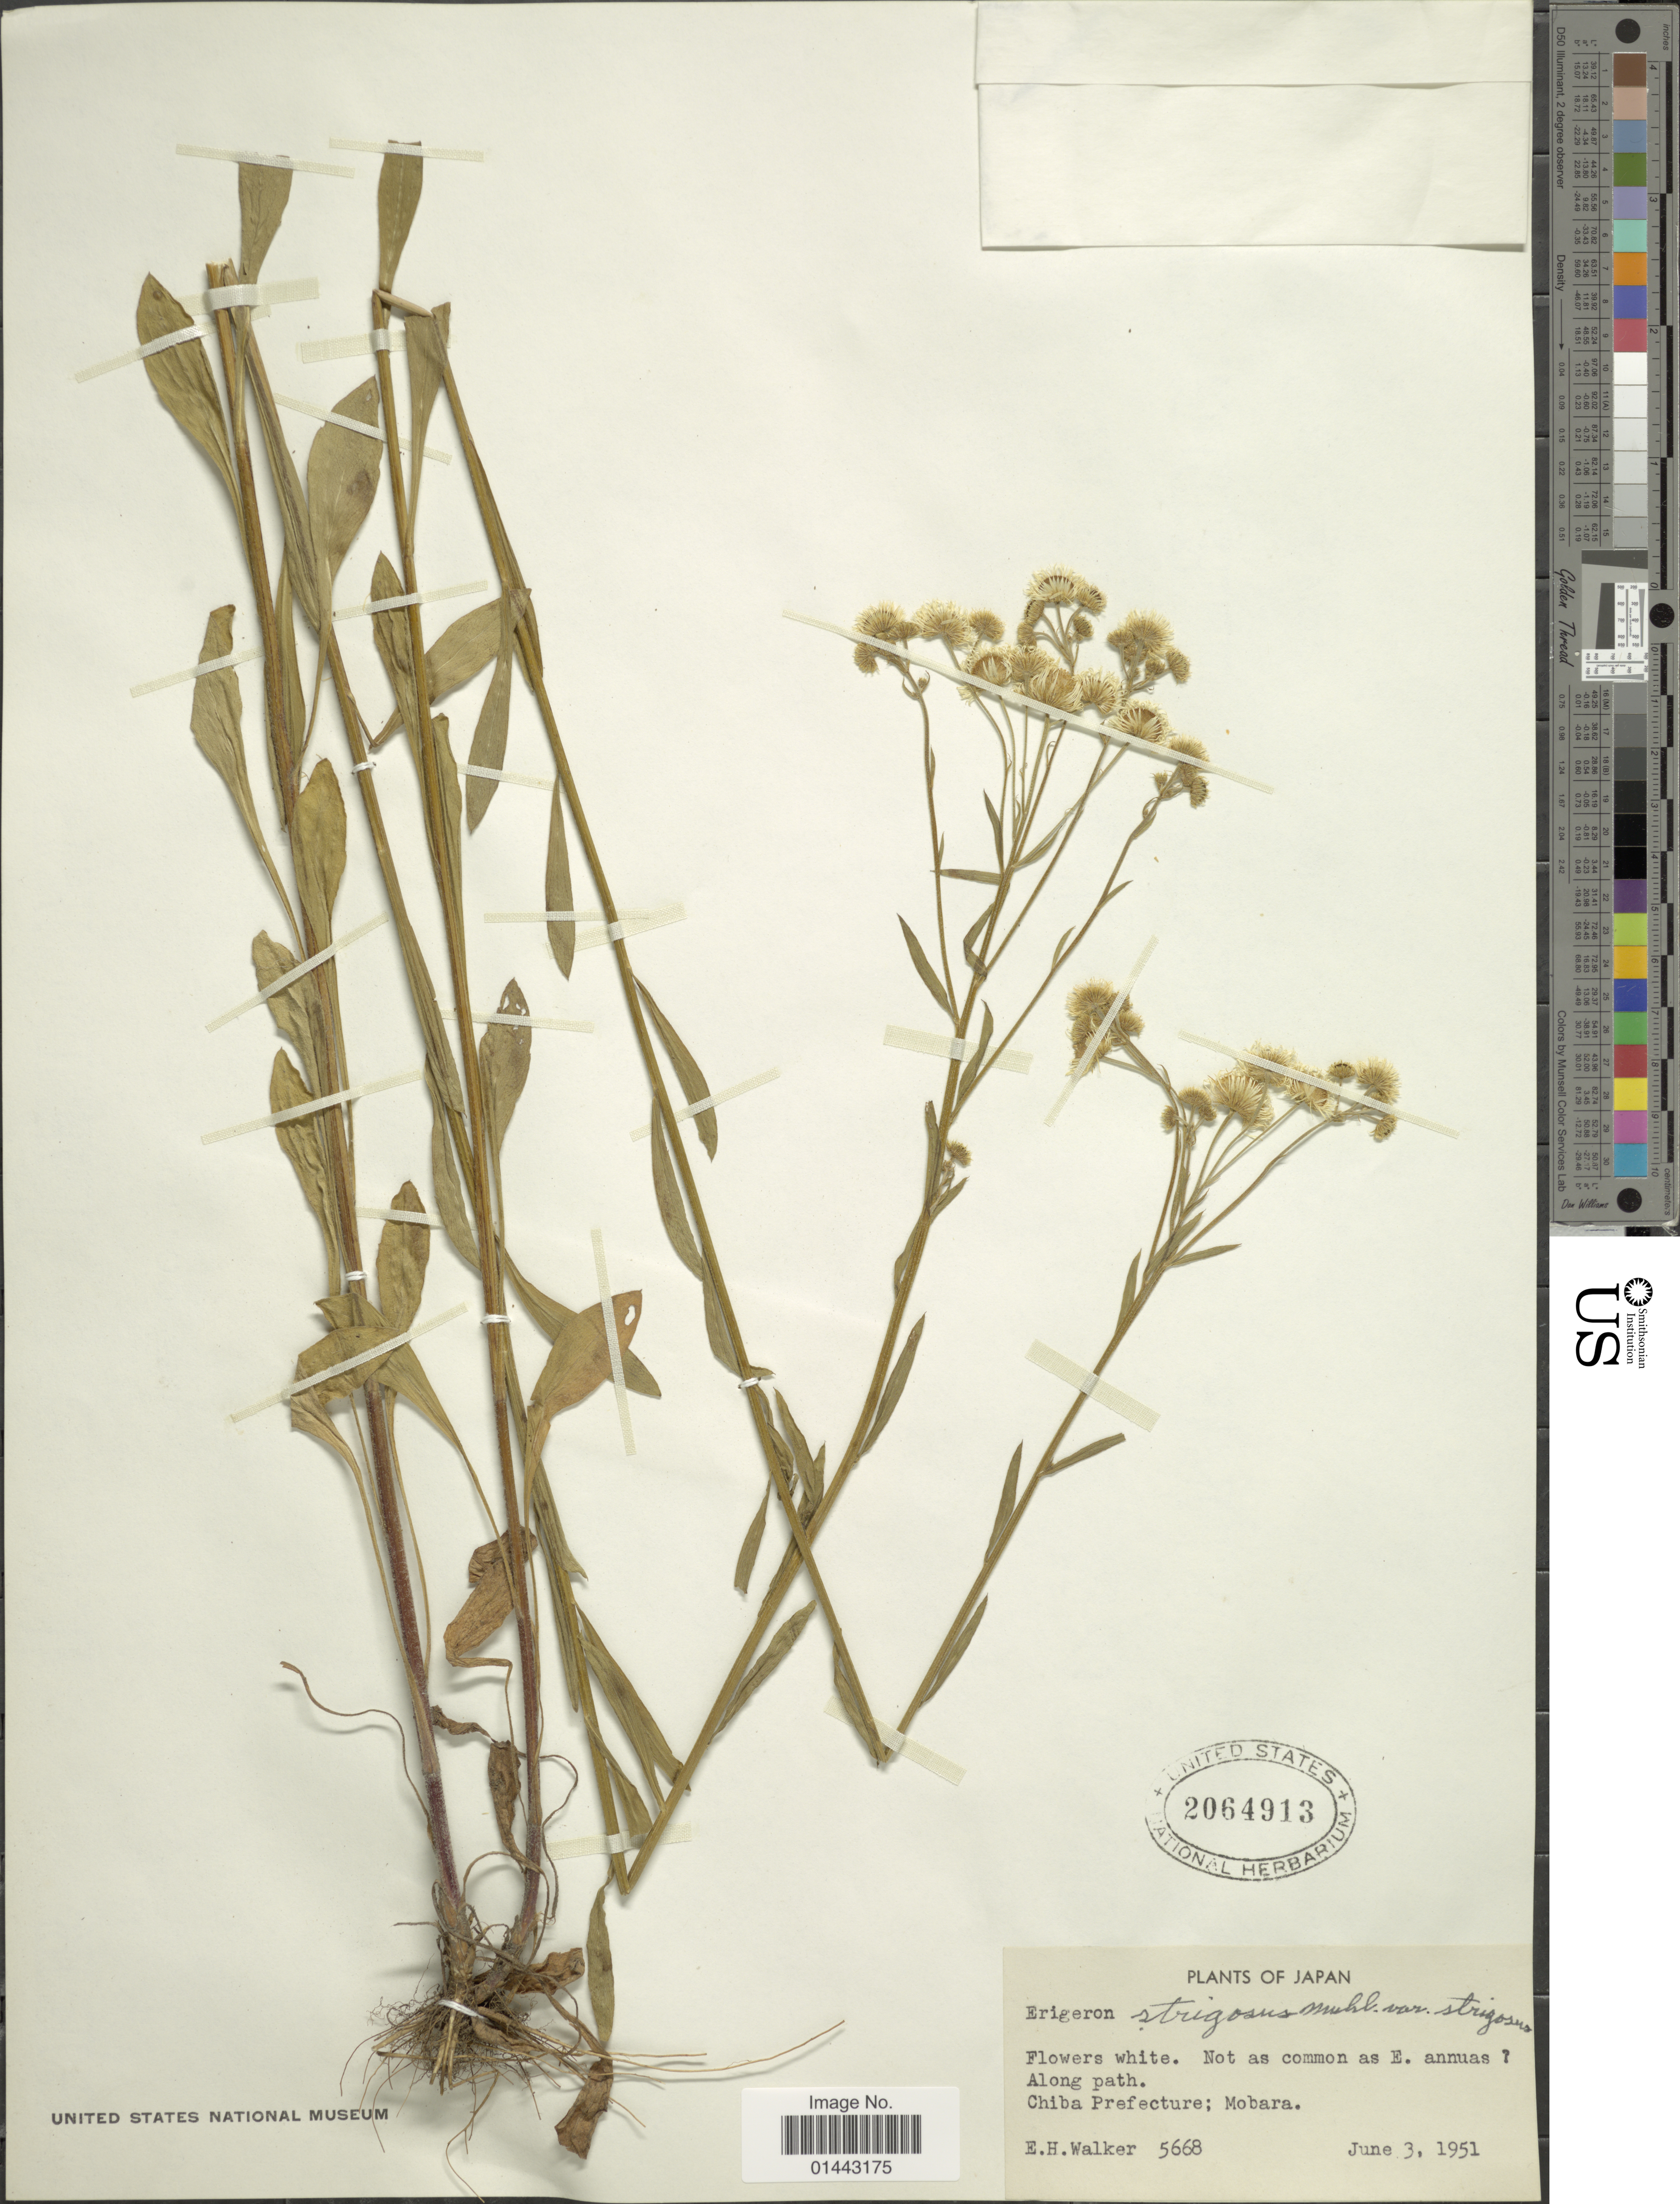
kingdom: Plantae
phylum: Tracheophyta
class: Magnoliopsida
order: Asterales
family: Asteraceae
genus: Erigeron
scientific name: Erigeron strigosus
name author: Muhl. ex Willd.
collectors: E. H. Walker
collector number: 5668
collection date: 1951-06-03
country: Japan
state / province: Tiba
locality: Mobara.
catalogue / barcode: US 2064913